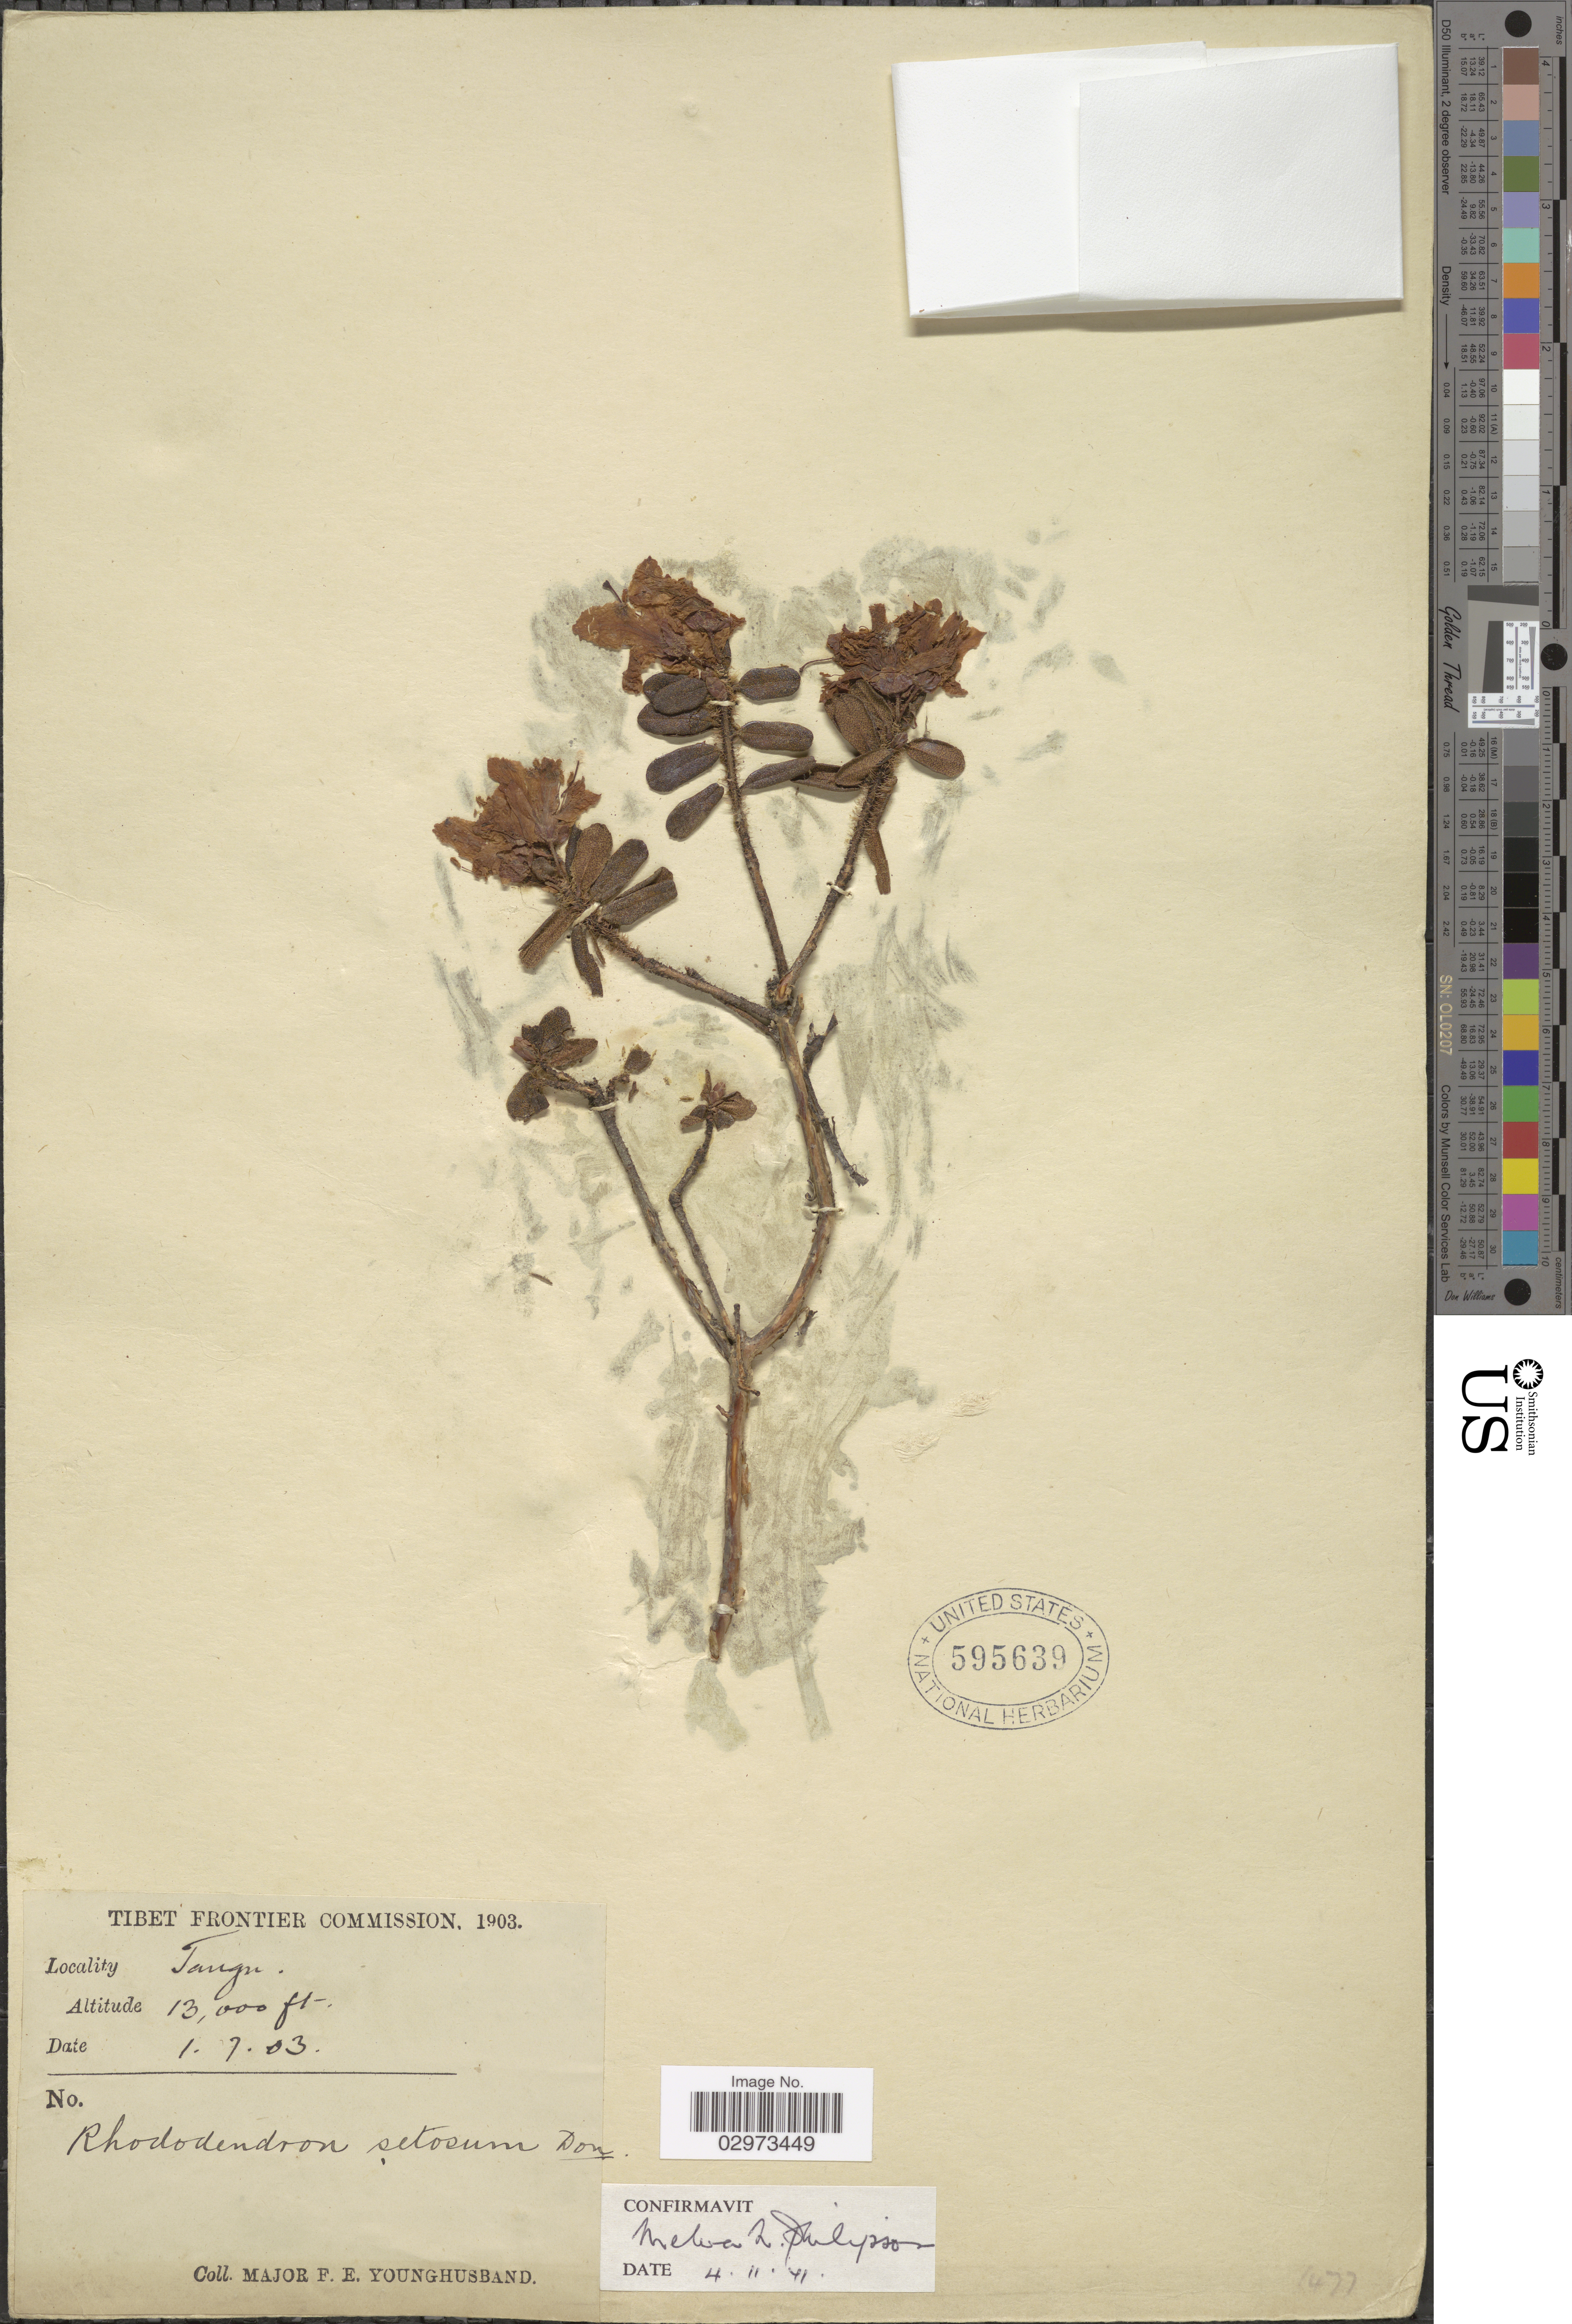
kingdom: Plantae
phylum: Tracheophyta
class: Magnoliopsida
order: Ericales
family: Ericaceae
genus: Rhododendron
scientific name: Rhododendron setosum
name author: D. Don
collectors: F. Younghusband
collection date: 1903-07-01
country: China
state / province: Xizang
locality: Tangu.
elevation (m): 3962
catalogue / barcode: US 595639